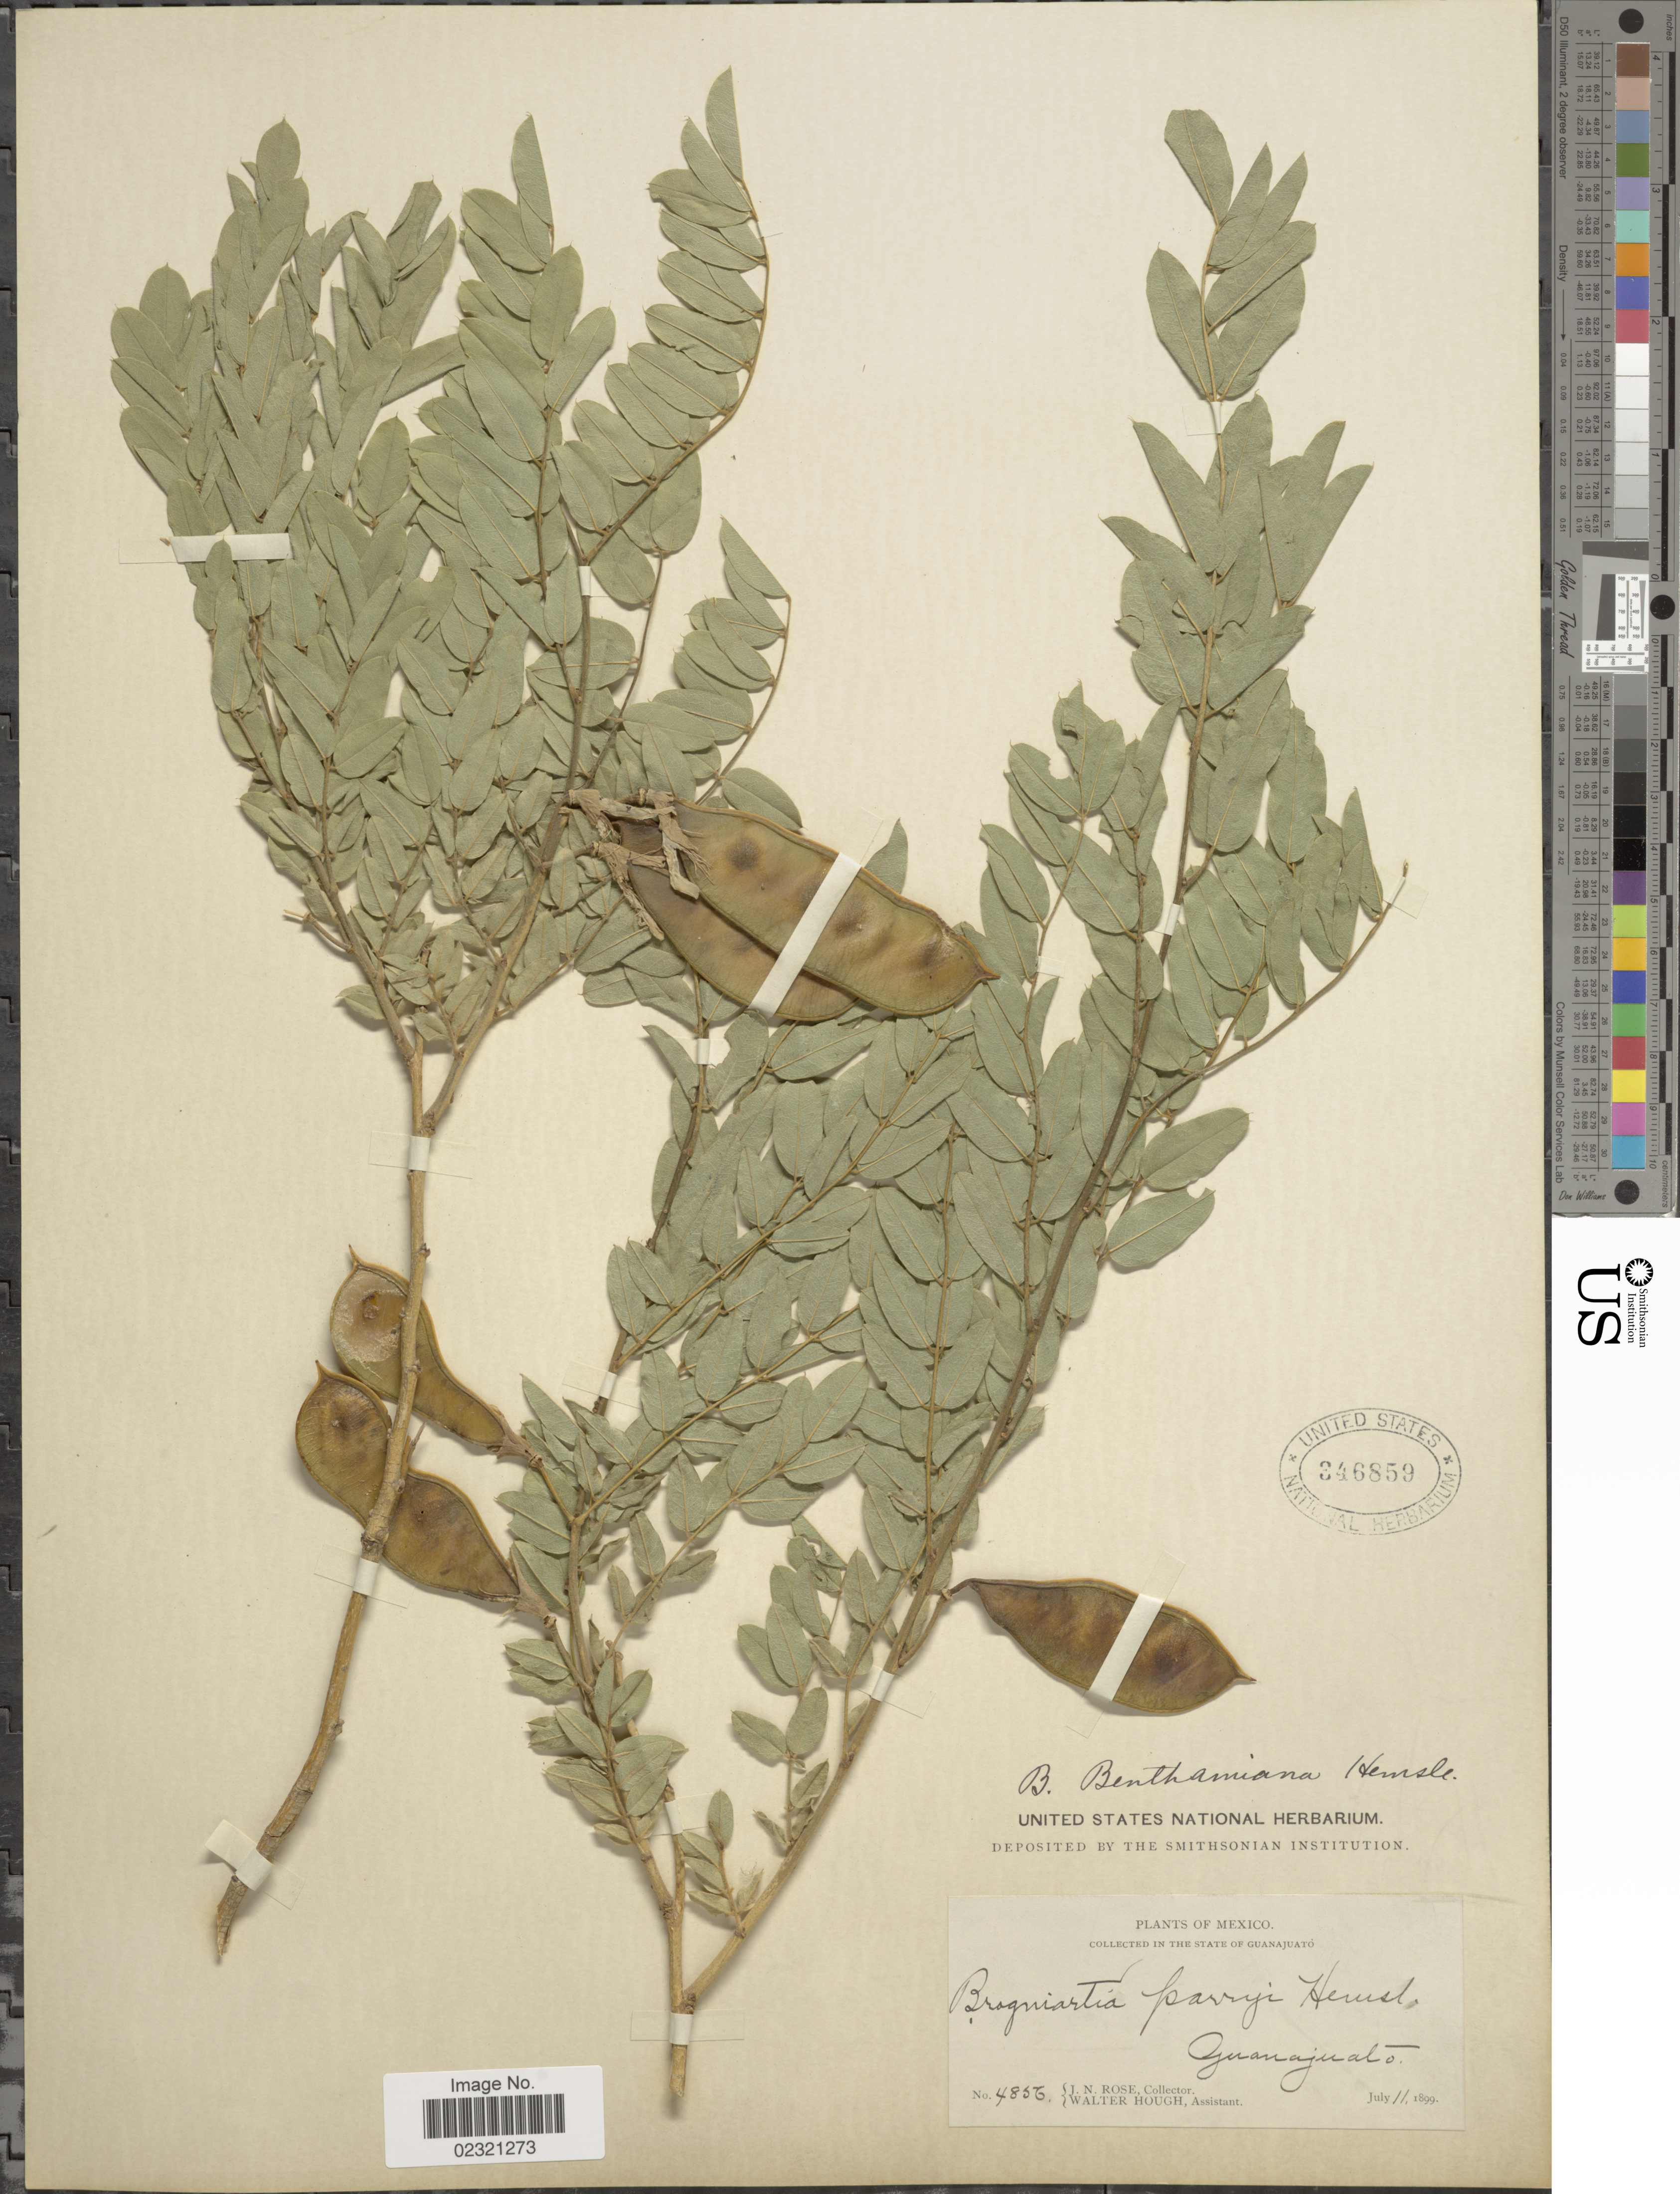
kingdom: Plantae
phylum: Tracheophyta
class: Magnoliopsida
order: Fabales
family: Fabaceae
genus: Brongniartia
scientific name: Brongniartia benthamiana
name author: Hemsl.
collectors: J. N. Rose & W. Hough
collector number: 4856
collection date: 1899-07-11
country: Mexico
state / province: Guanajuato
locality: In the state of Guanajuato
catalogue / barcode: US 346859